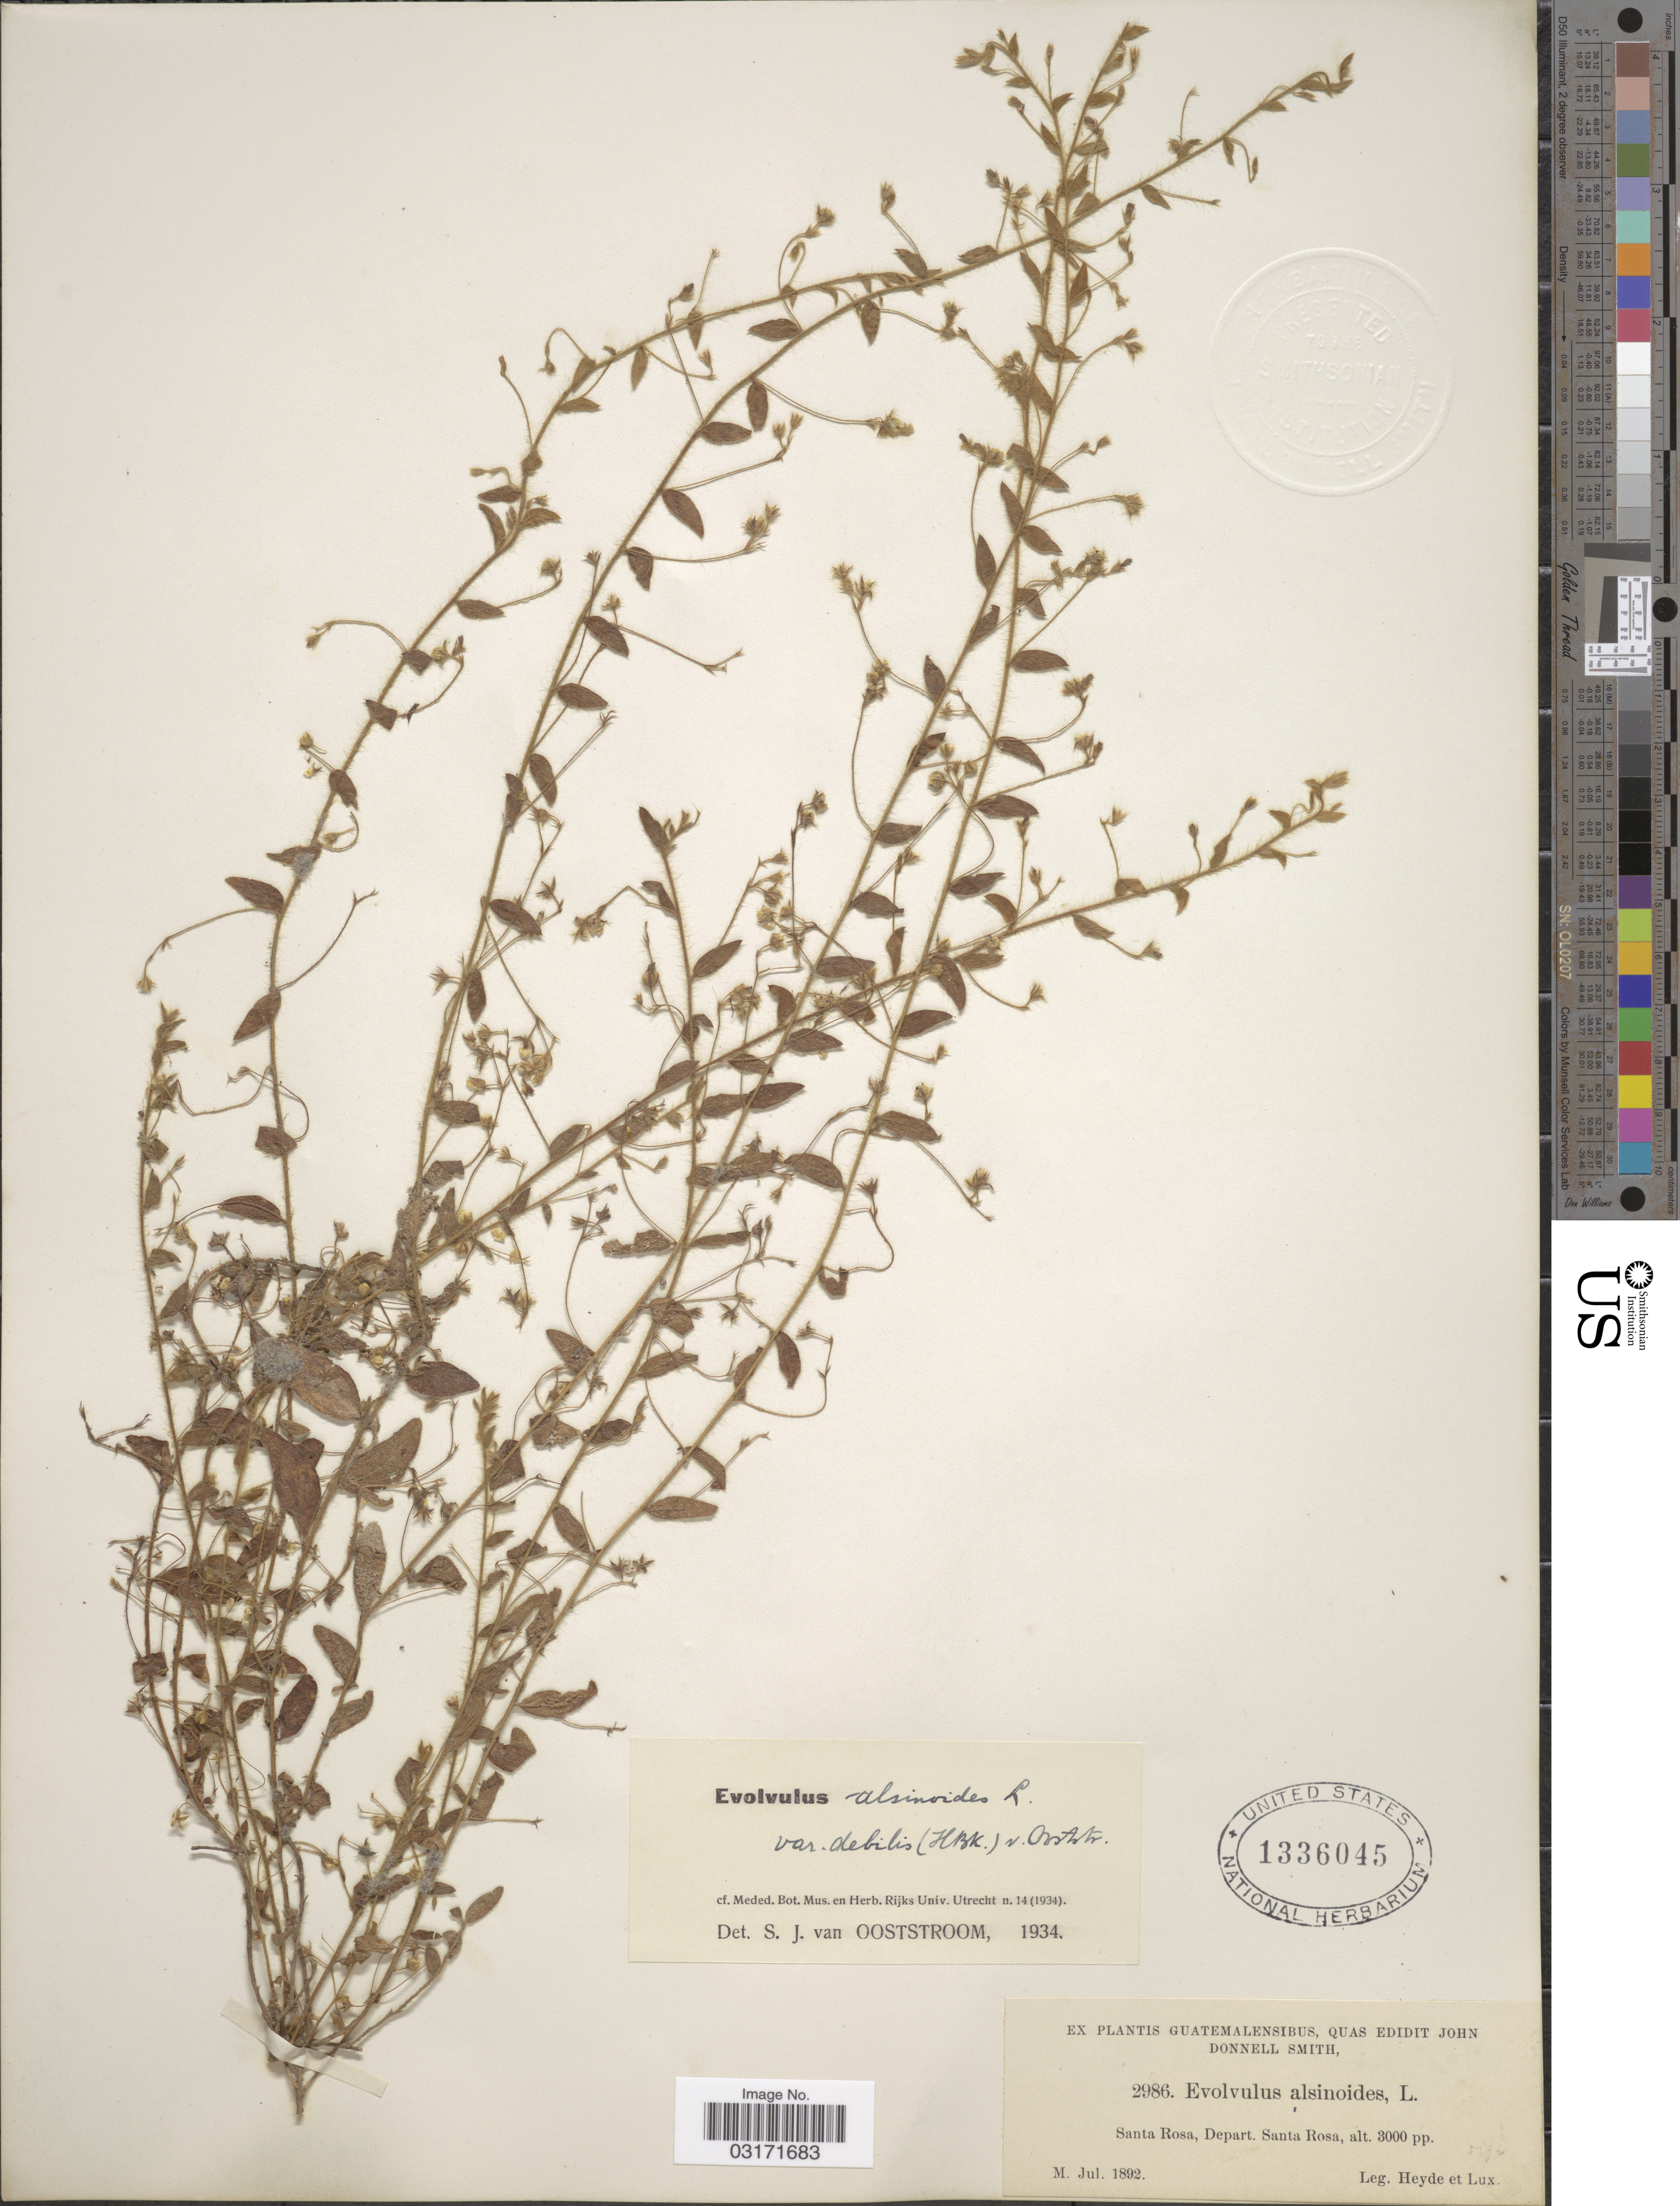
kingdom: Plantae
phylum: Tracheophyta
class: Magnoliopsida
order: Solanales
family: Convolvulaceae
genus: Evolvulus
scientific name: Evolvulus alsinoides var. debilis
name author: (Kunth) Ooststr.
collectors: Heyde & Lux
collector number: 2986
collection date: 1892-07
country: Guatemala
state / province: Santa Rosa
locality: Santa Rosa, Depart. Santa Rosa.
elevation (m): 914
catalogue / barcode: US 1336045